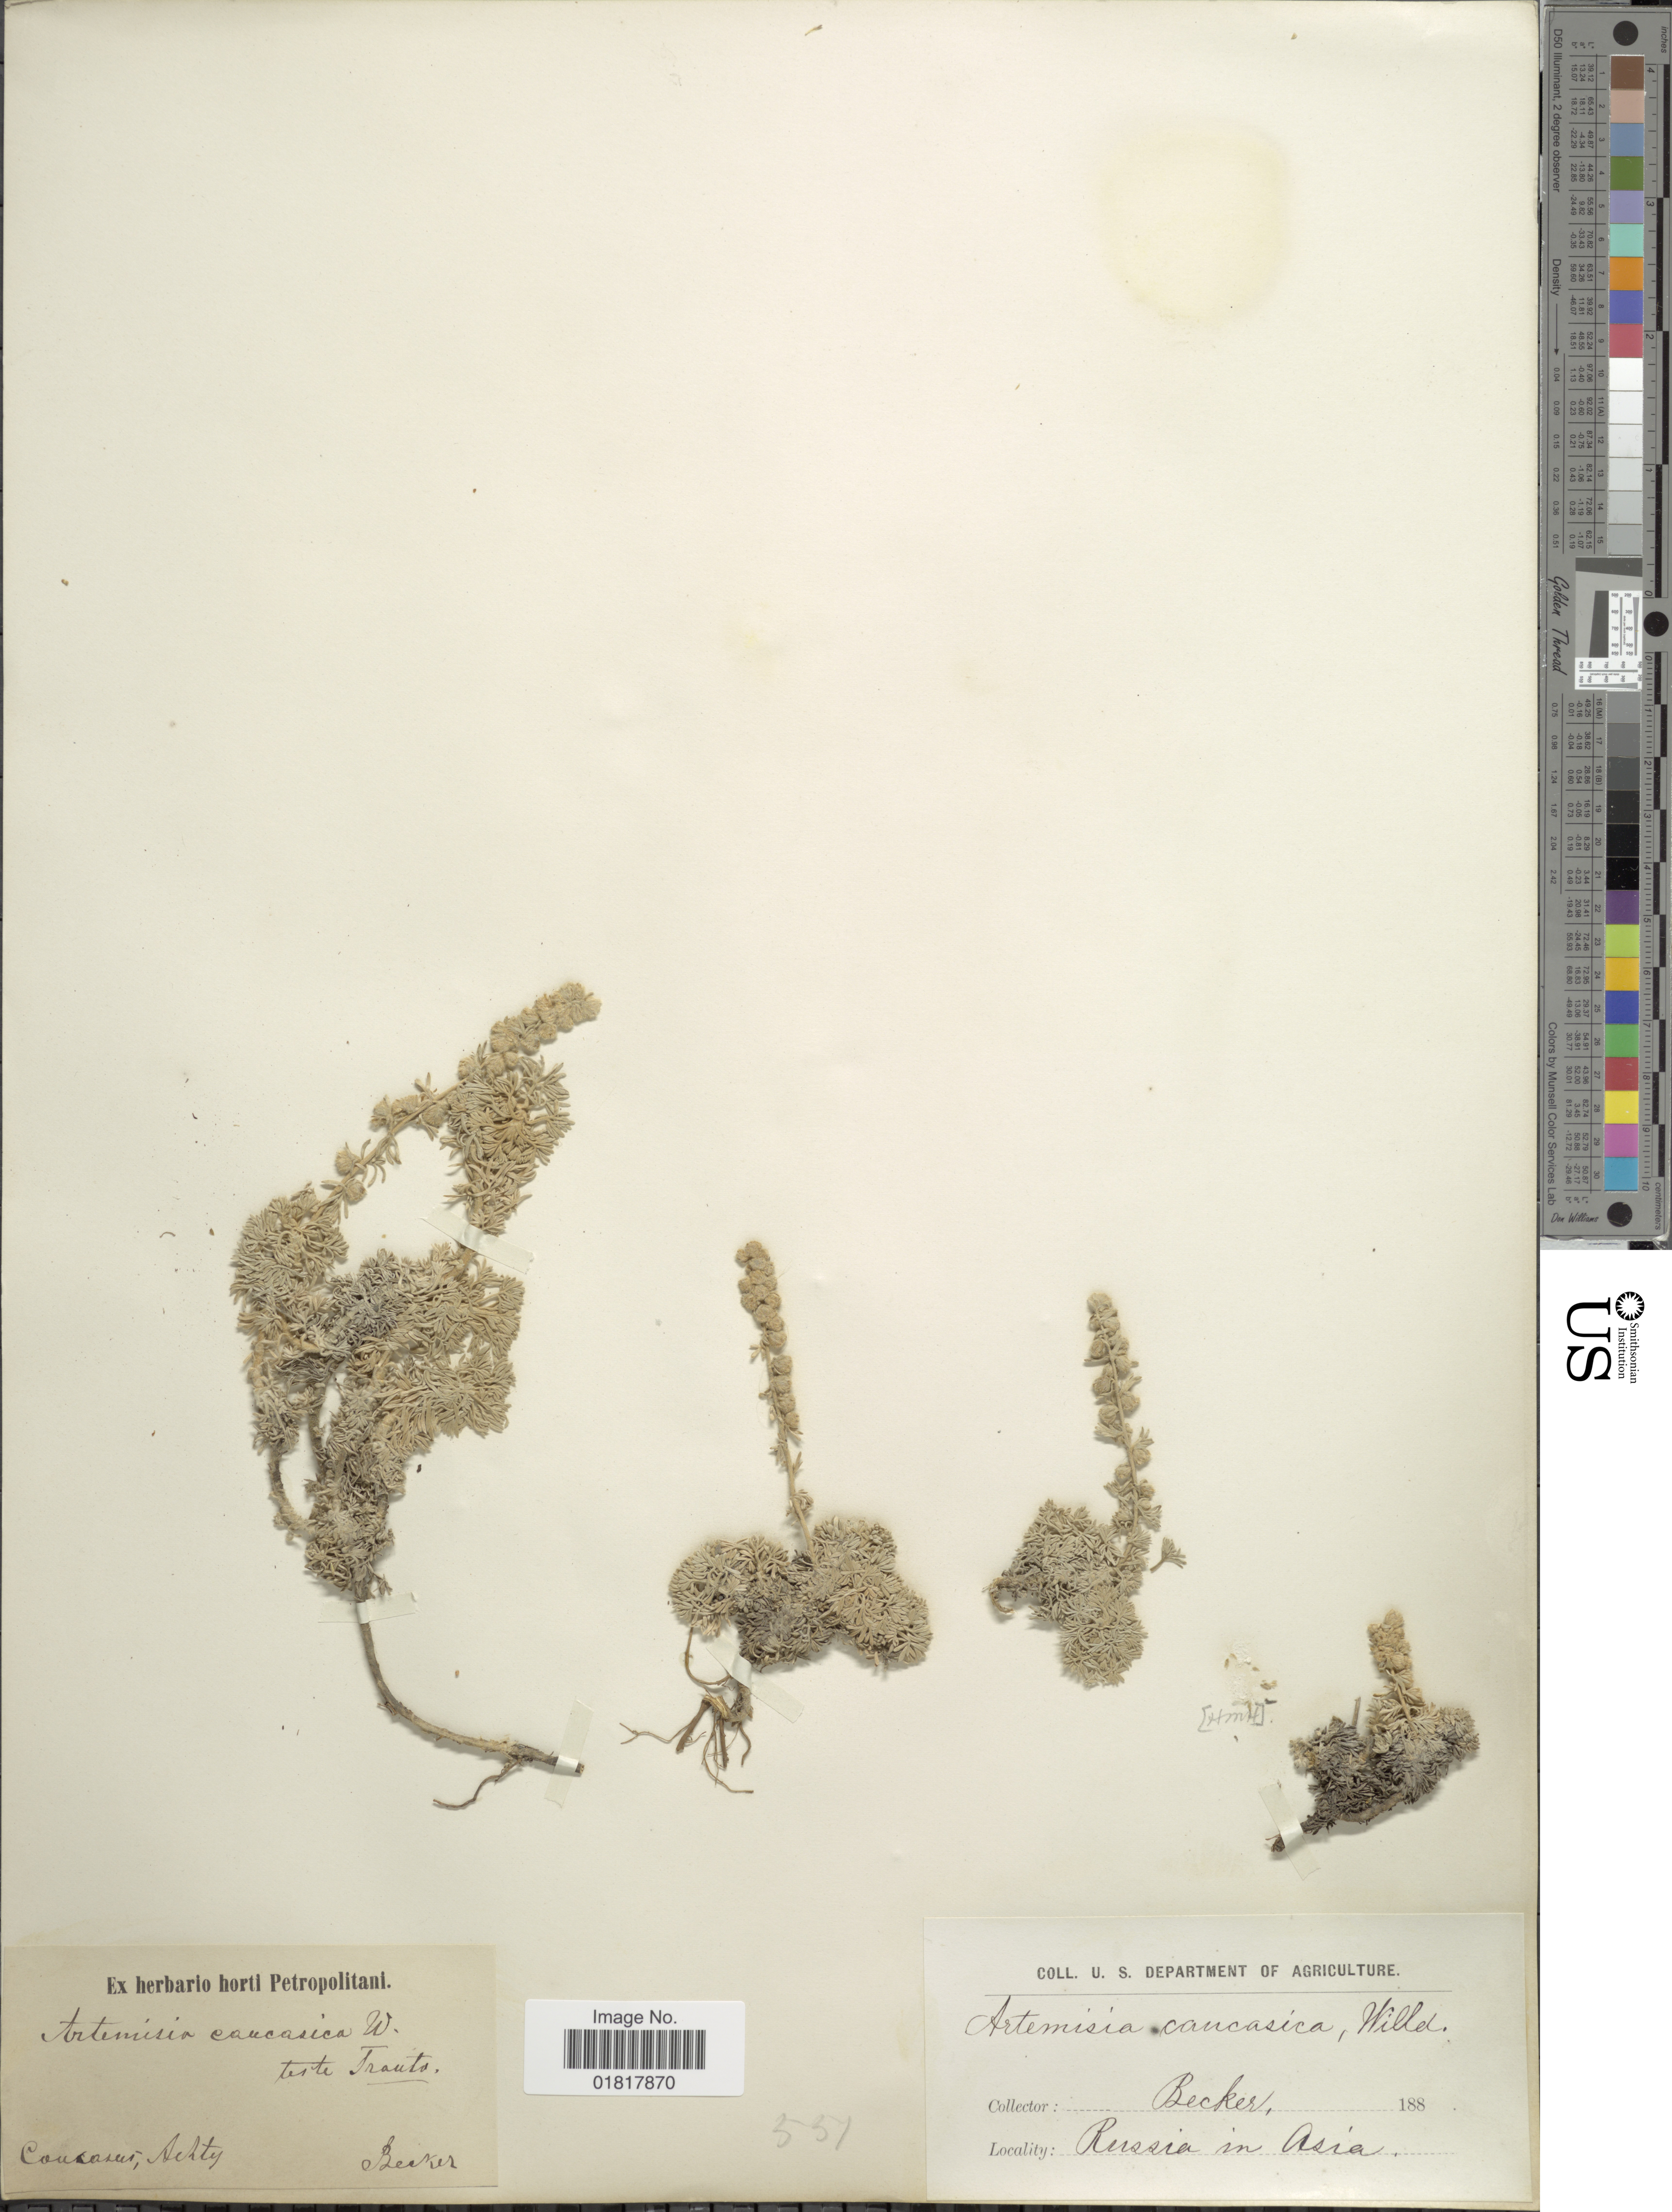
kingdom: Plantae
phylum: Tracheophyta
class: Magnoliopsida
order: Asterales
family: Asteraceae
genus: Artemisia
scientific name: Artemisia caucasica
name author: Willd.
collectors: Becker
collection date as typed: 188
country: Russian Federation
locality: Caucasus, Achty, Russia in Asia